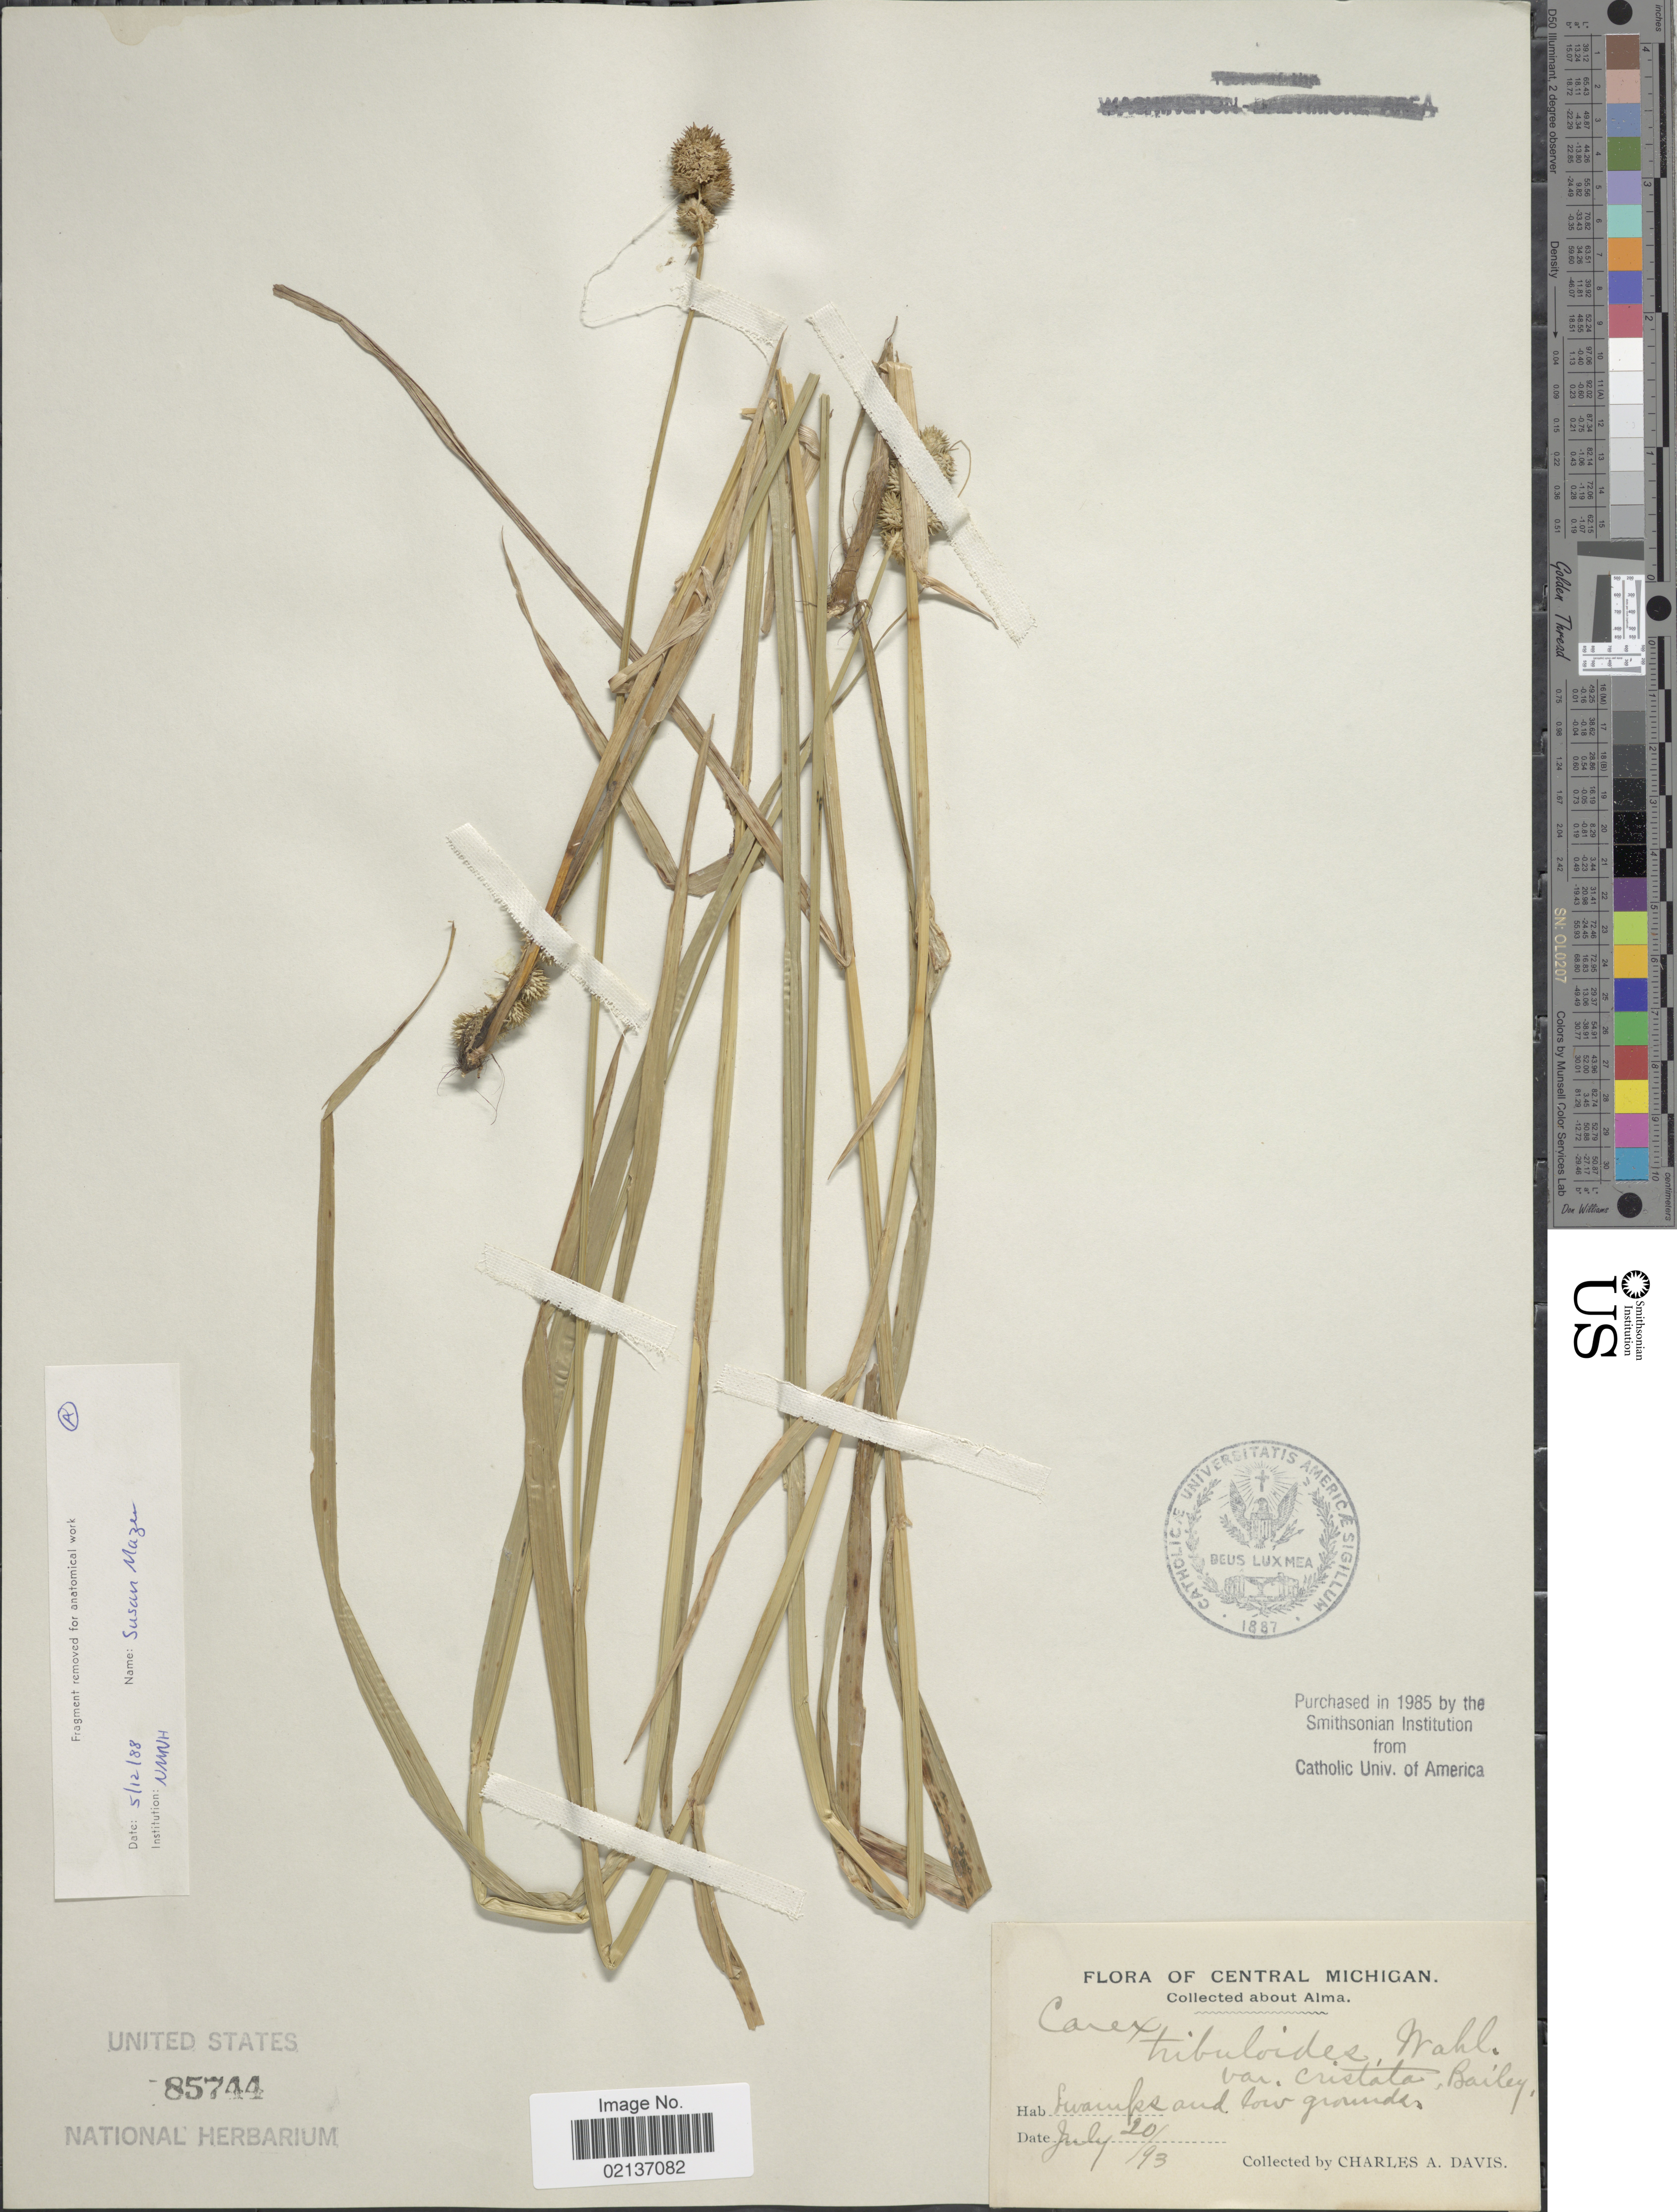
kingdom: Plantae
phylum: Tracheophyta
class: Liliopsida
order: Poales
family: Cyperaceae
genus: Carex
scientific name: Carex tribuloides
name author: Wahlenb.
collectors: C. Davis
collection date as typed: Transcribed d/m/y: 20/7/93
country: United States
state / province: Michigan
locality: Central Michigan, about Alma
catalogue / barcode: US 85744